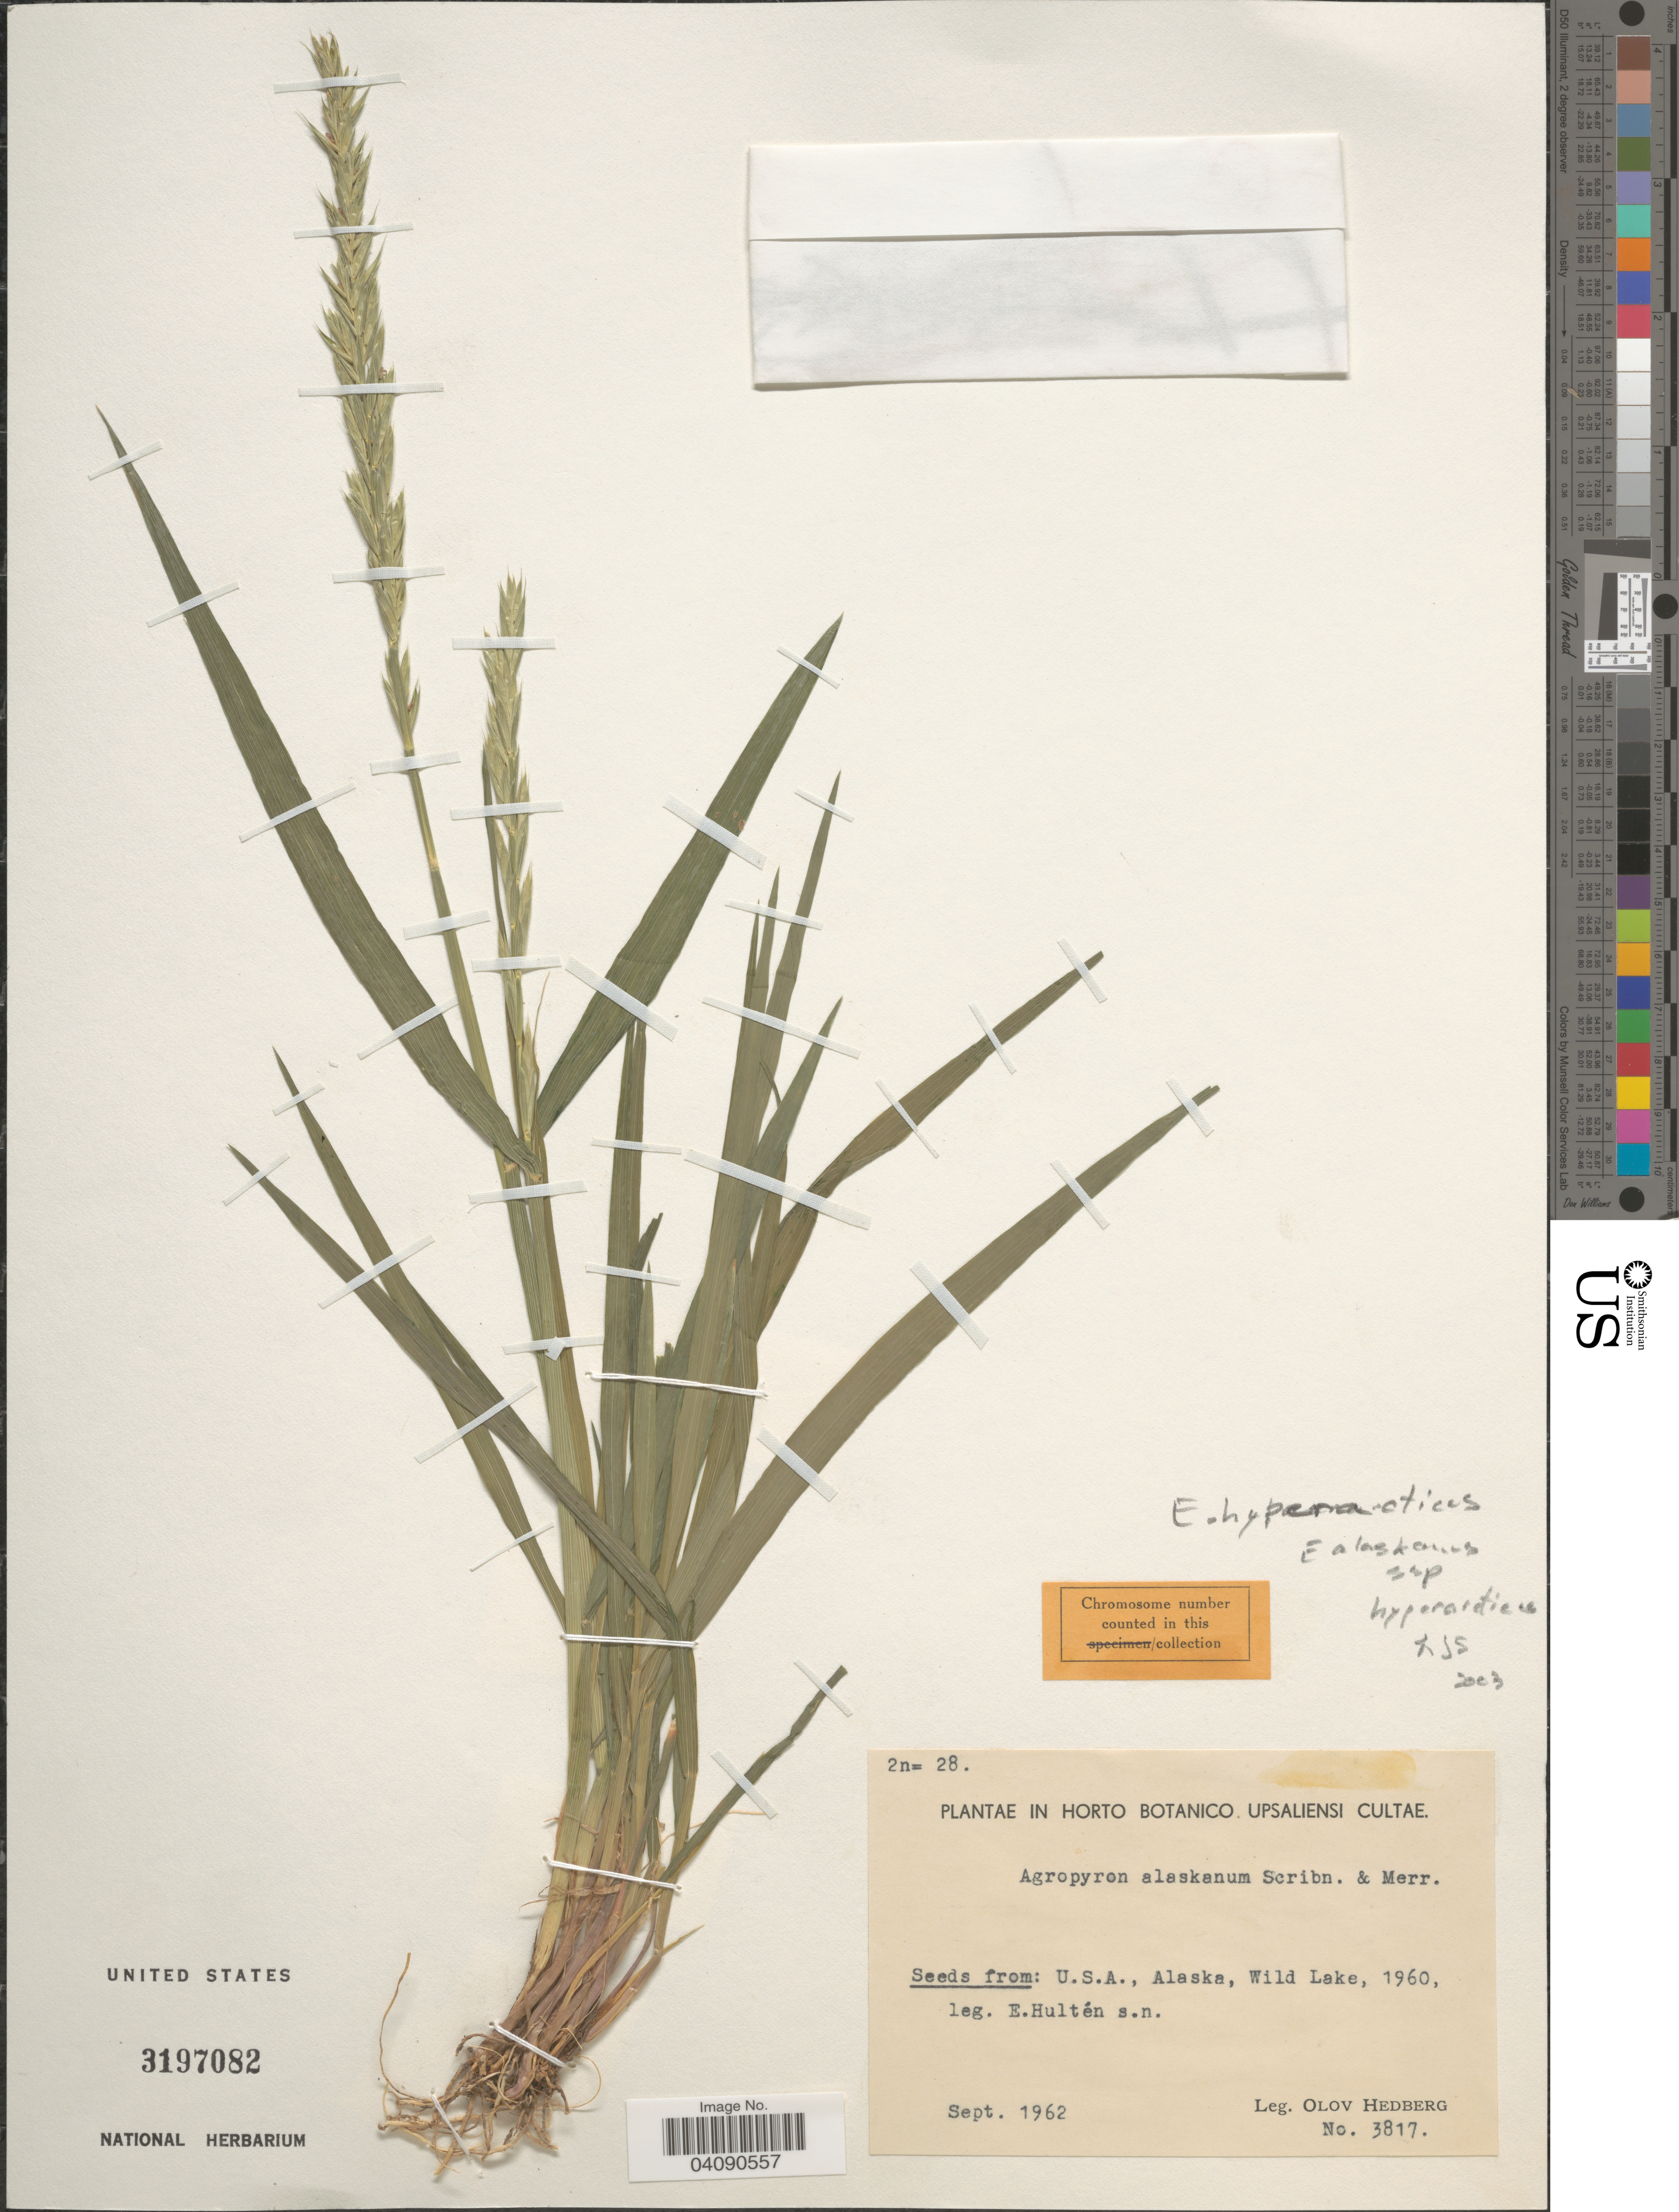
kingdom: Plantae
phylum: Tracheophyta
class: Liliopsida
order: Poales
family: Poaceae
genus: Elymus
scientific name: Elymus alaskanus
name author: (Scribn. & Merr.) Á. Löve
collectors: O. Hedberg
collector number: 3817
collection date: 1962-09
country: Sweden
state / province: Uppsala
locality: In Horto Botanico Upsaliensi Cultae.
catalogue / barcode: US 3197082